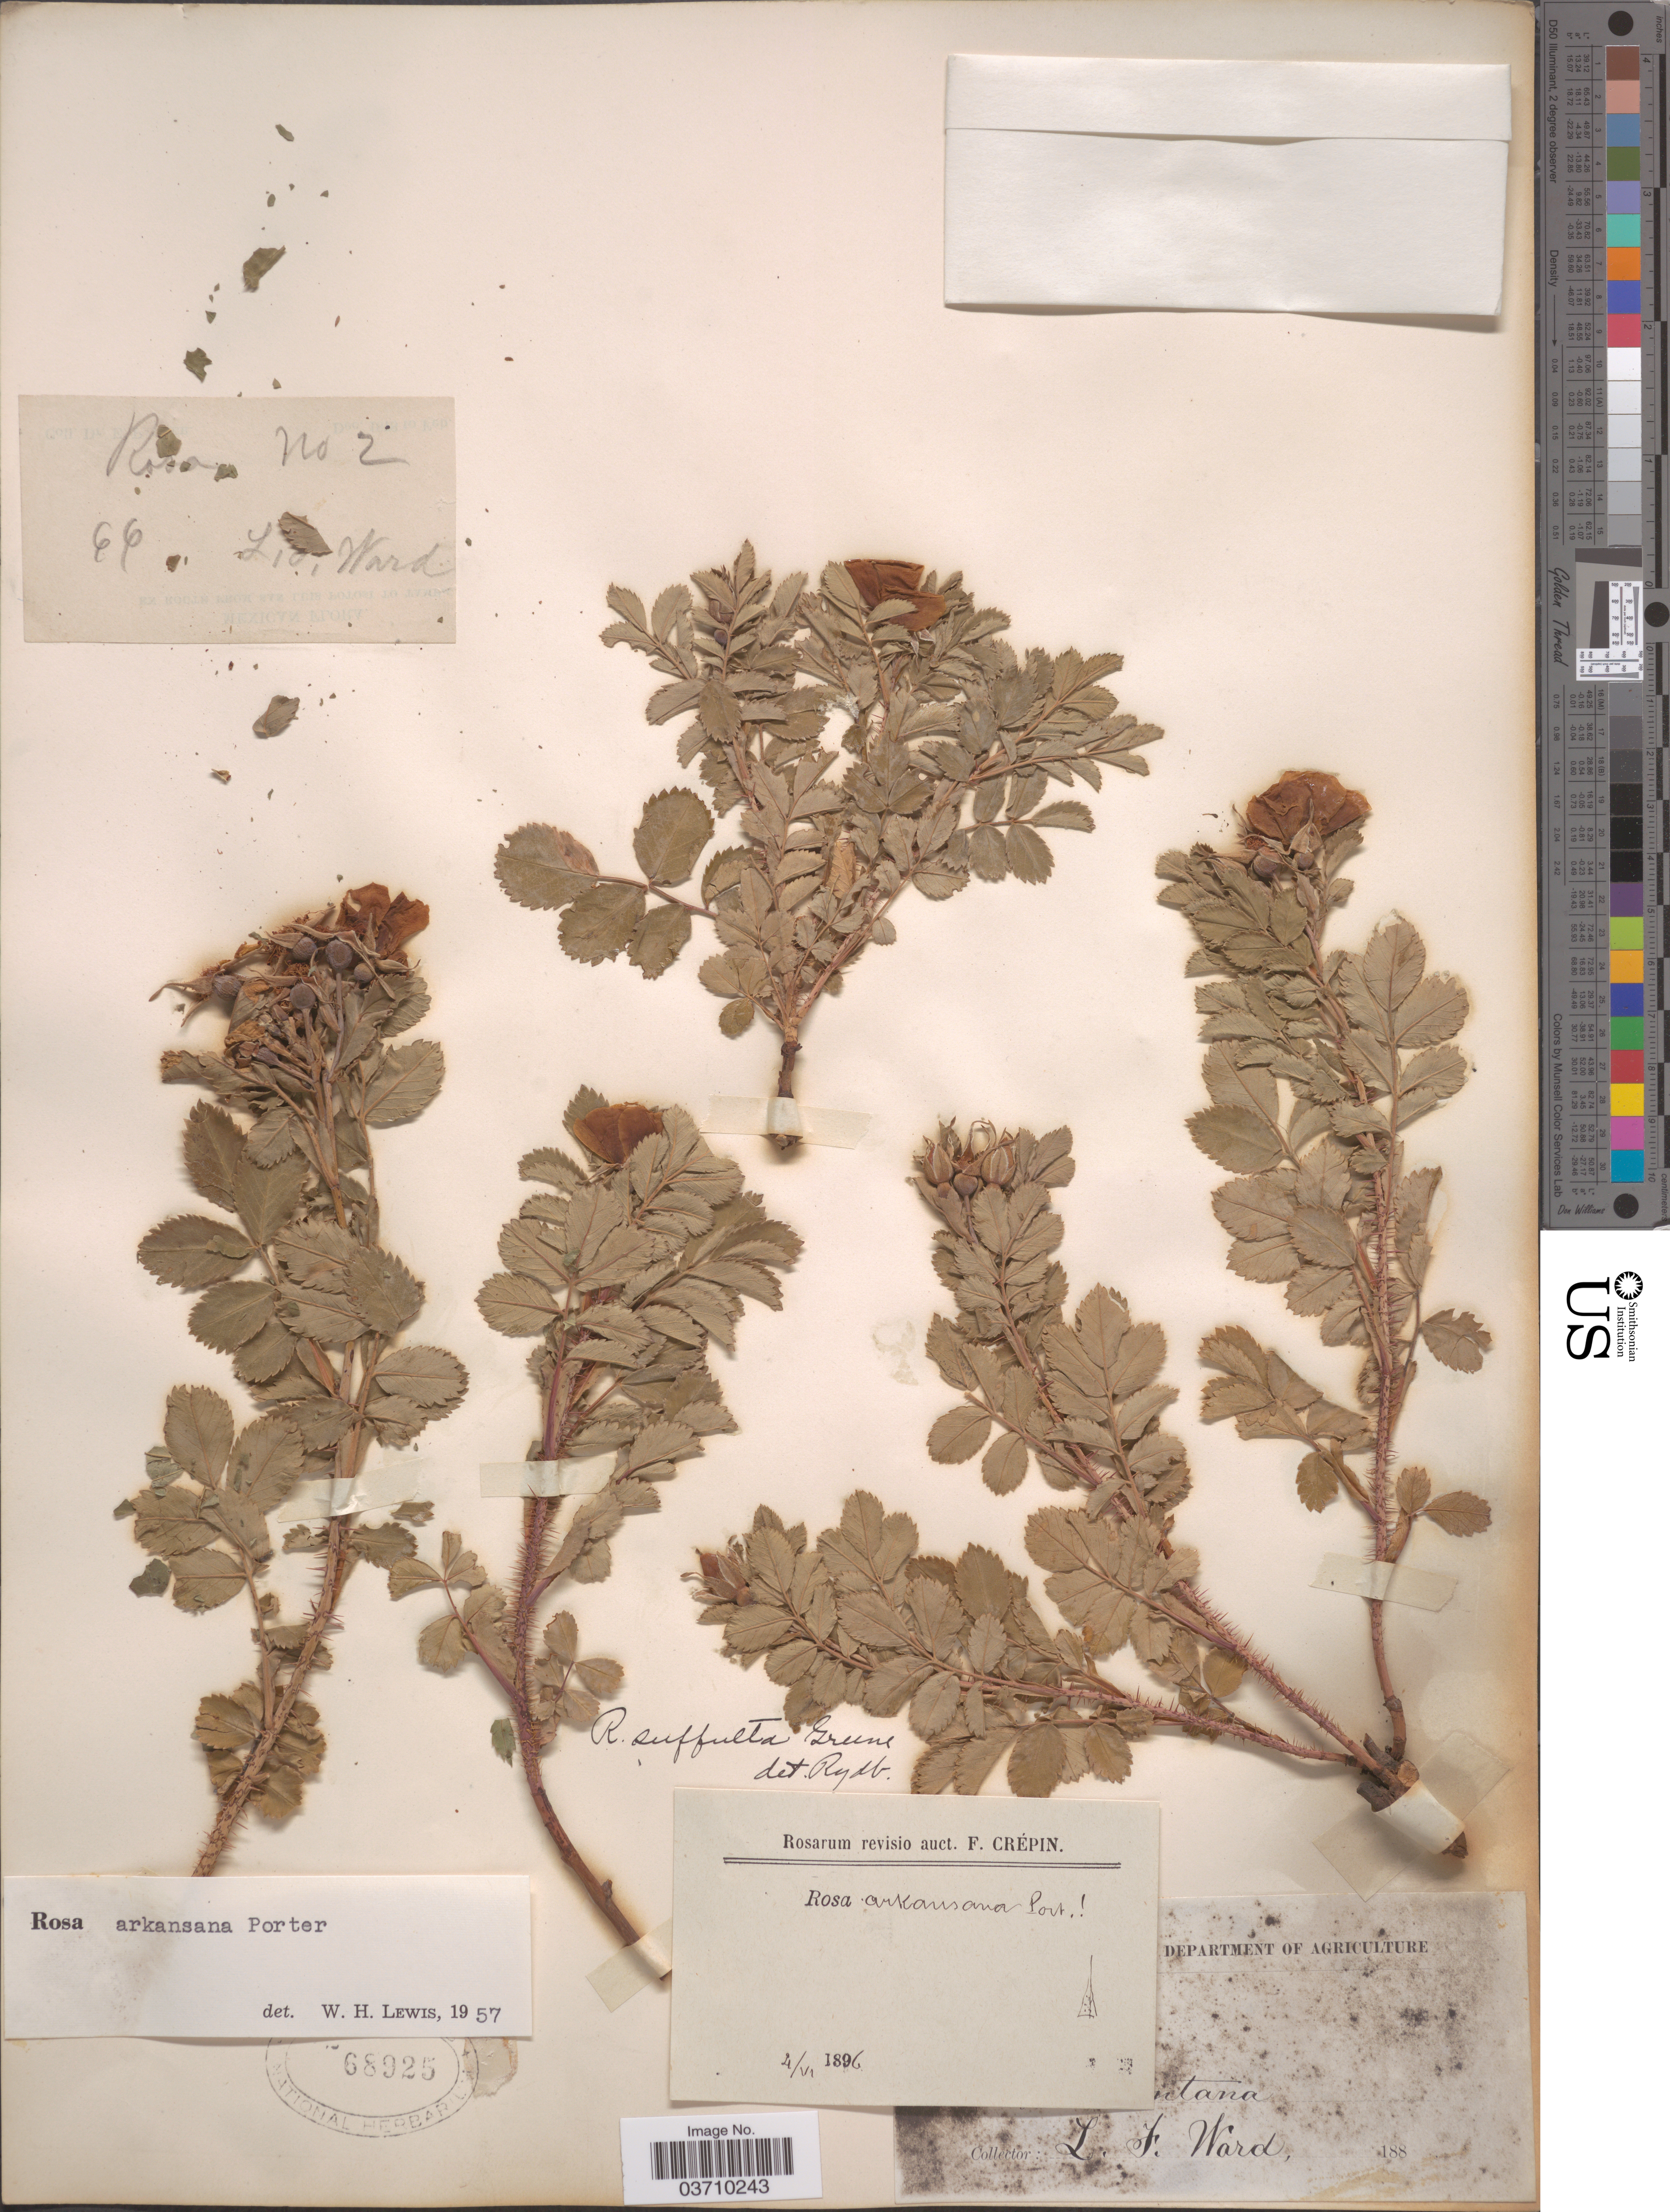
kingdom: Plantae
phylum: Tracheophyta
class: Magnoliopsida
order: Rosales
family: Rosaceae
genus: Rosa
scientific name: Rosa arkansana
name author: Porter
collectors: L. Ward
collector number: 2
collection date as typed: Transcribed d/m/y: //66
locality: [illegible text]ntana.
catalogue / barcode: US 68925